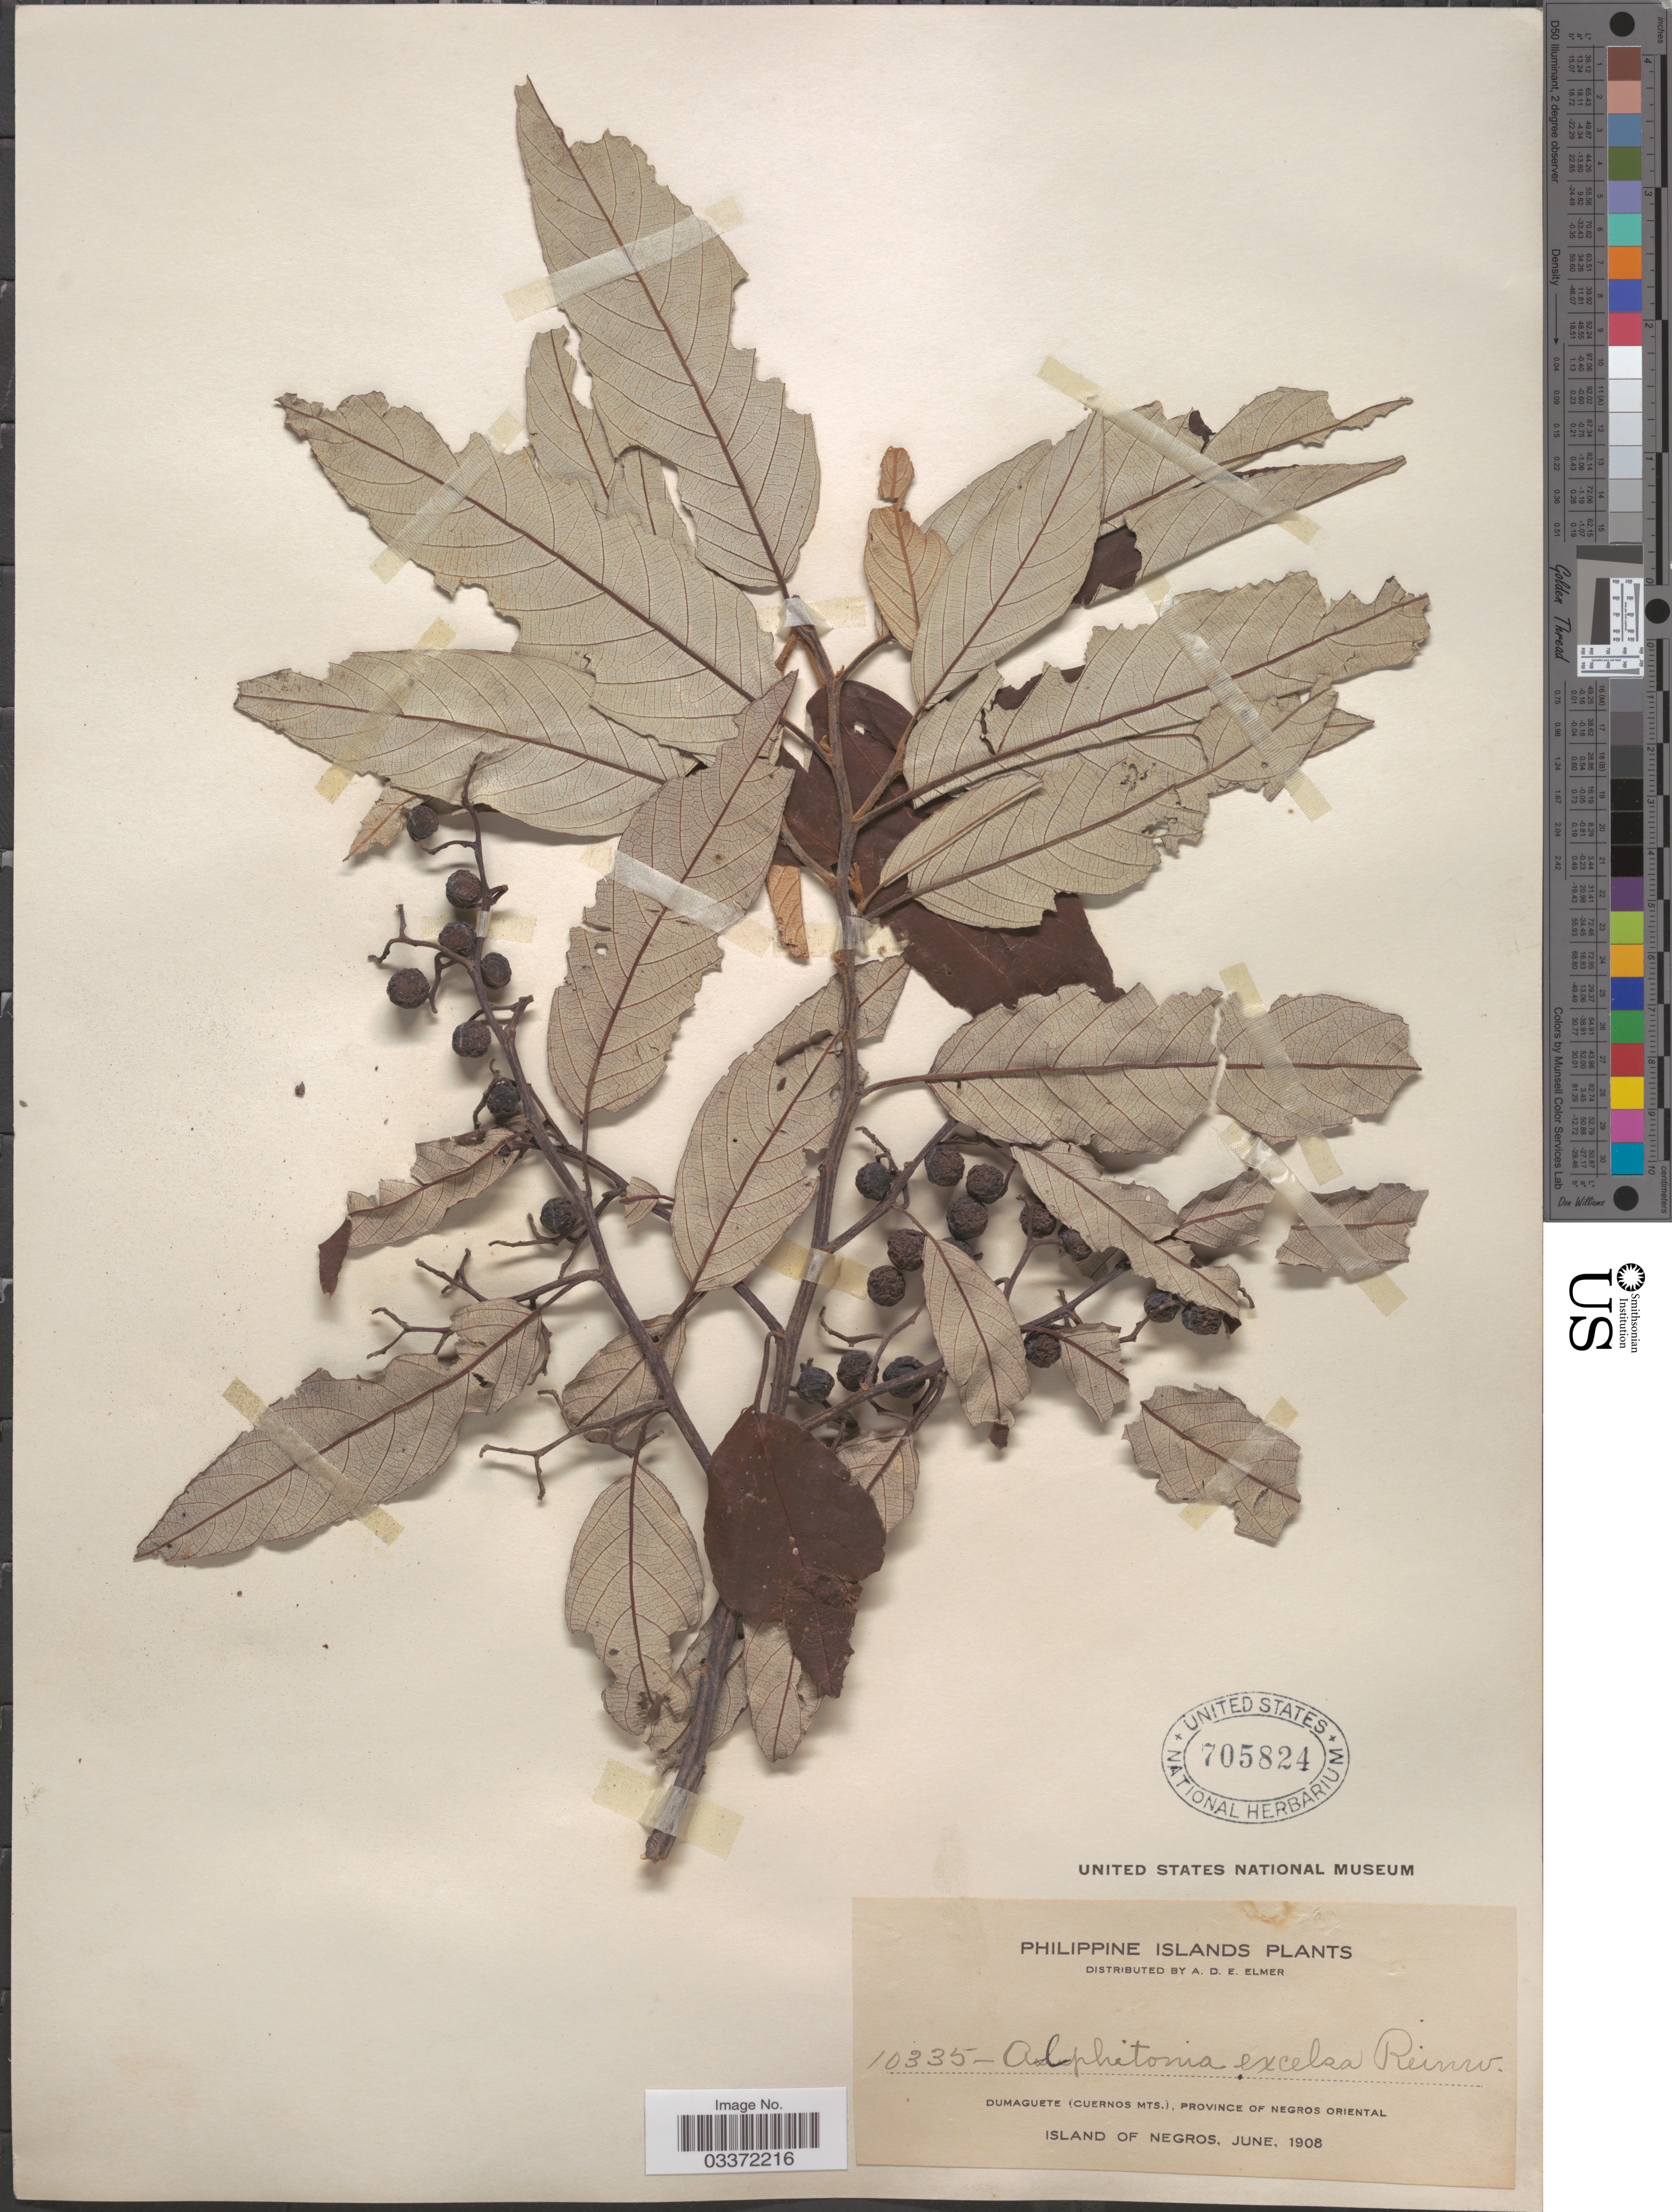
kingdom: Plantae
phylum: Tracheophyta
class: Magnoliopsida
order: Rosales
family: Rhamnaceae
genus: Alphitonia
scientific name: Alphitonia excelsa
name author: Reissek ex Endl.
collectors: A. D. E. Elmer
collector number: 10335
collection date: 1908-06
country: Philippines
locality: Dumaguete (Cuernos Mts.) Province of Negros Oriental, Island of Negros.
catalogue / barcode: US 705824